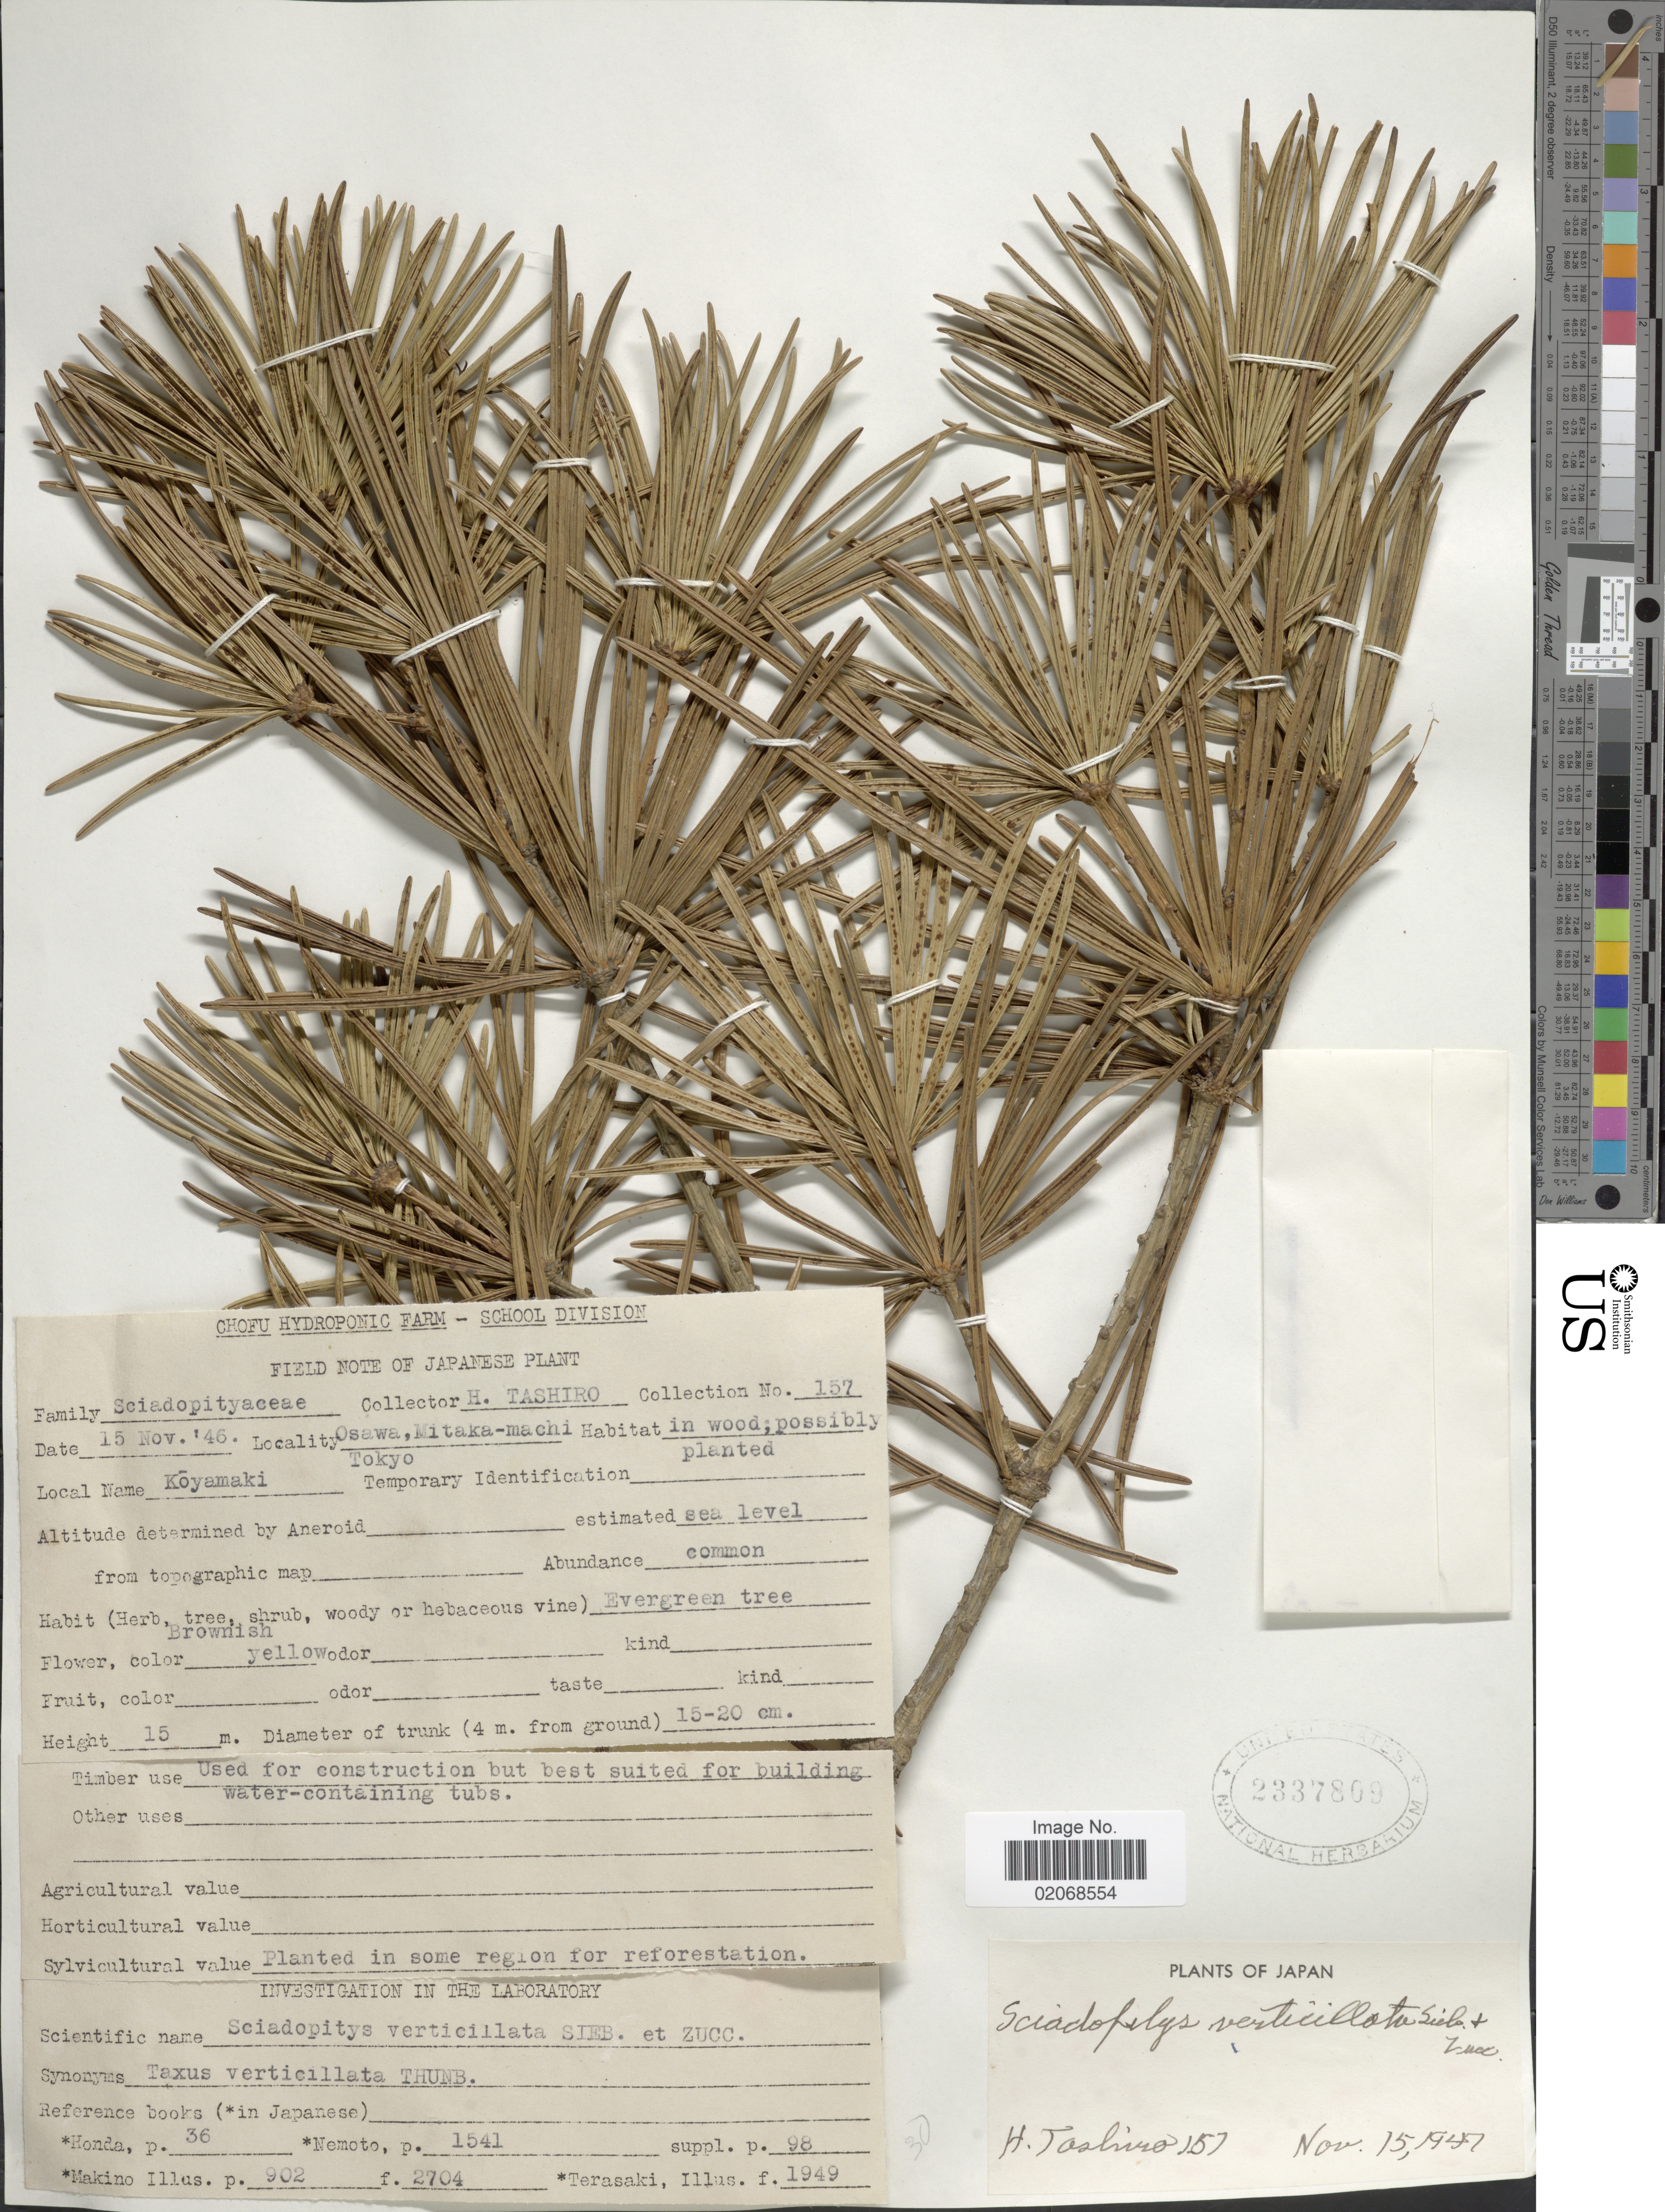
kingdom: Plantae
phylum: Tracheophyta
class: Pinopsida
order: Pinales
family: Sciadopityaceae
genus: Sciadopitys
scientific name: Sciadopitys verticillata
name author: Siebold & Zucc.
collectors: H. Tashiro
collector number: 157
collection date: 1947-11-15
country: Japan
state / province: Tokyo, Federal City of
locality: Osawa, Mitaka-machi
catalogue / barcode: US 2337809